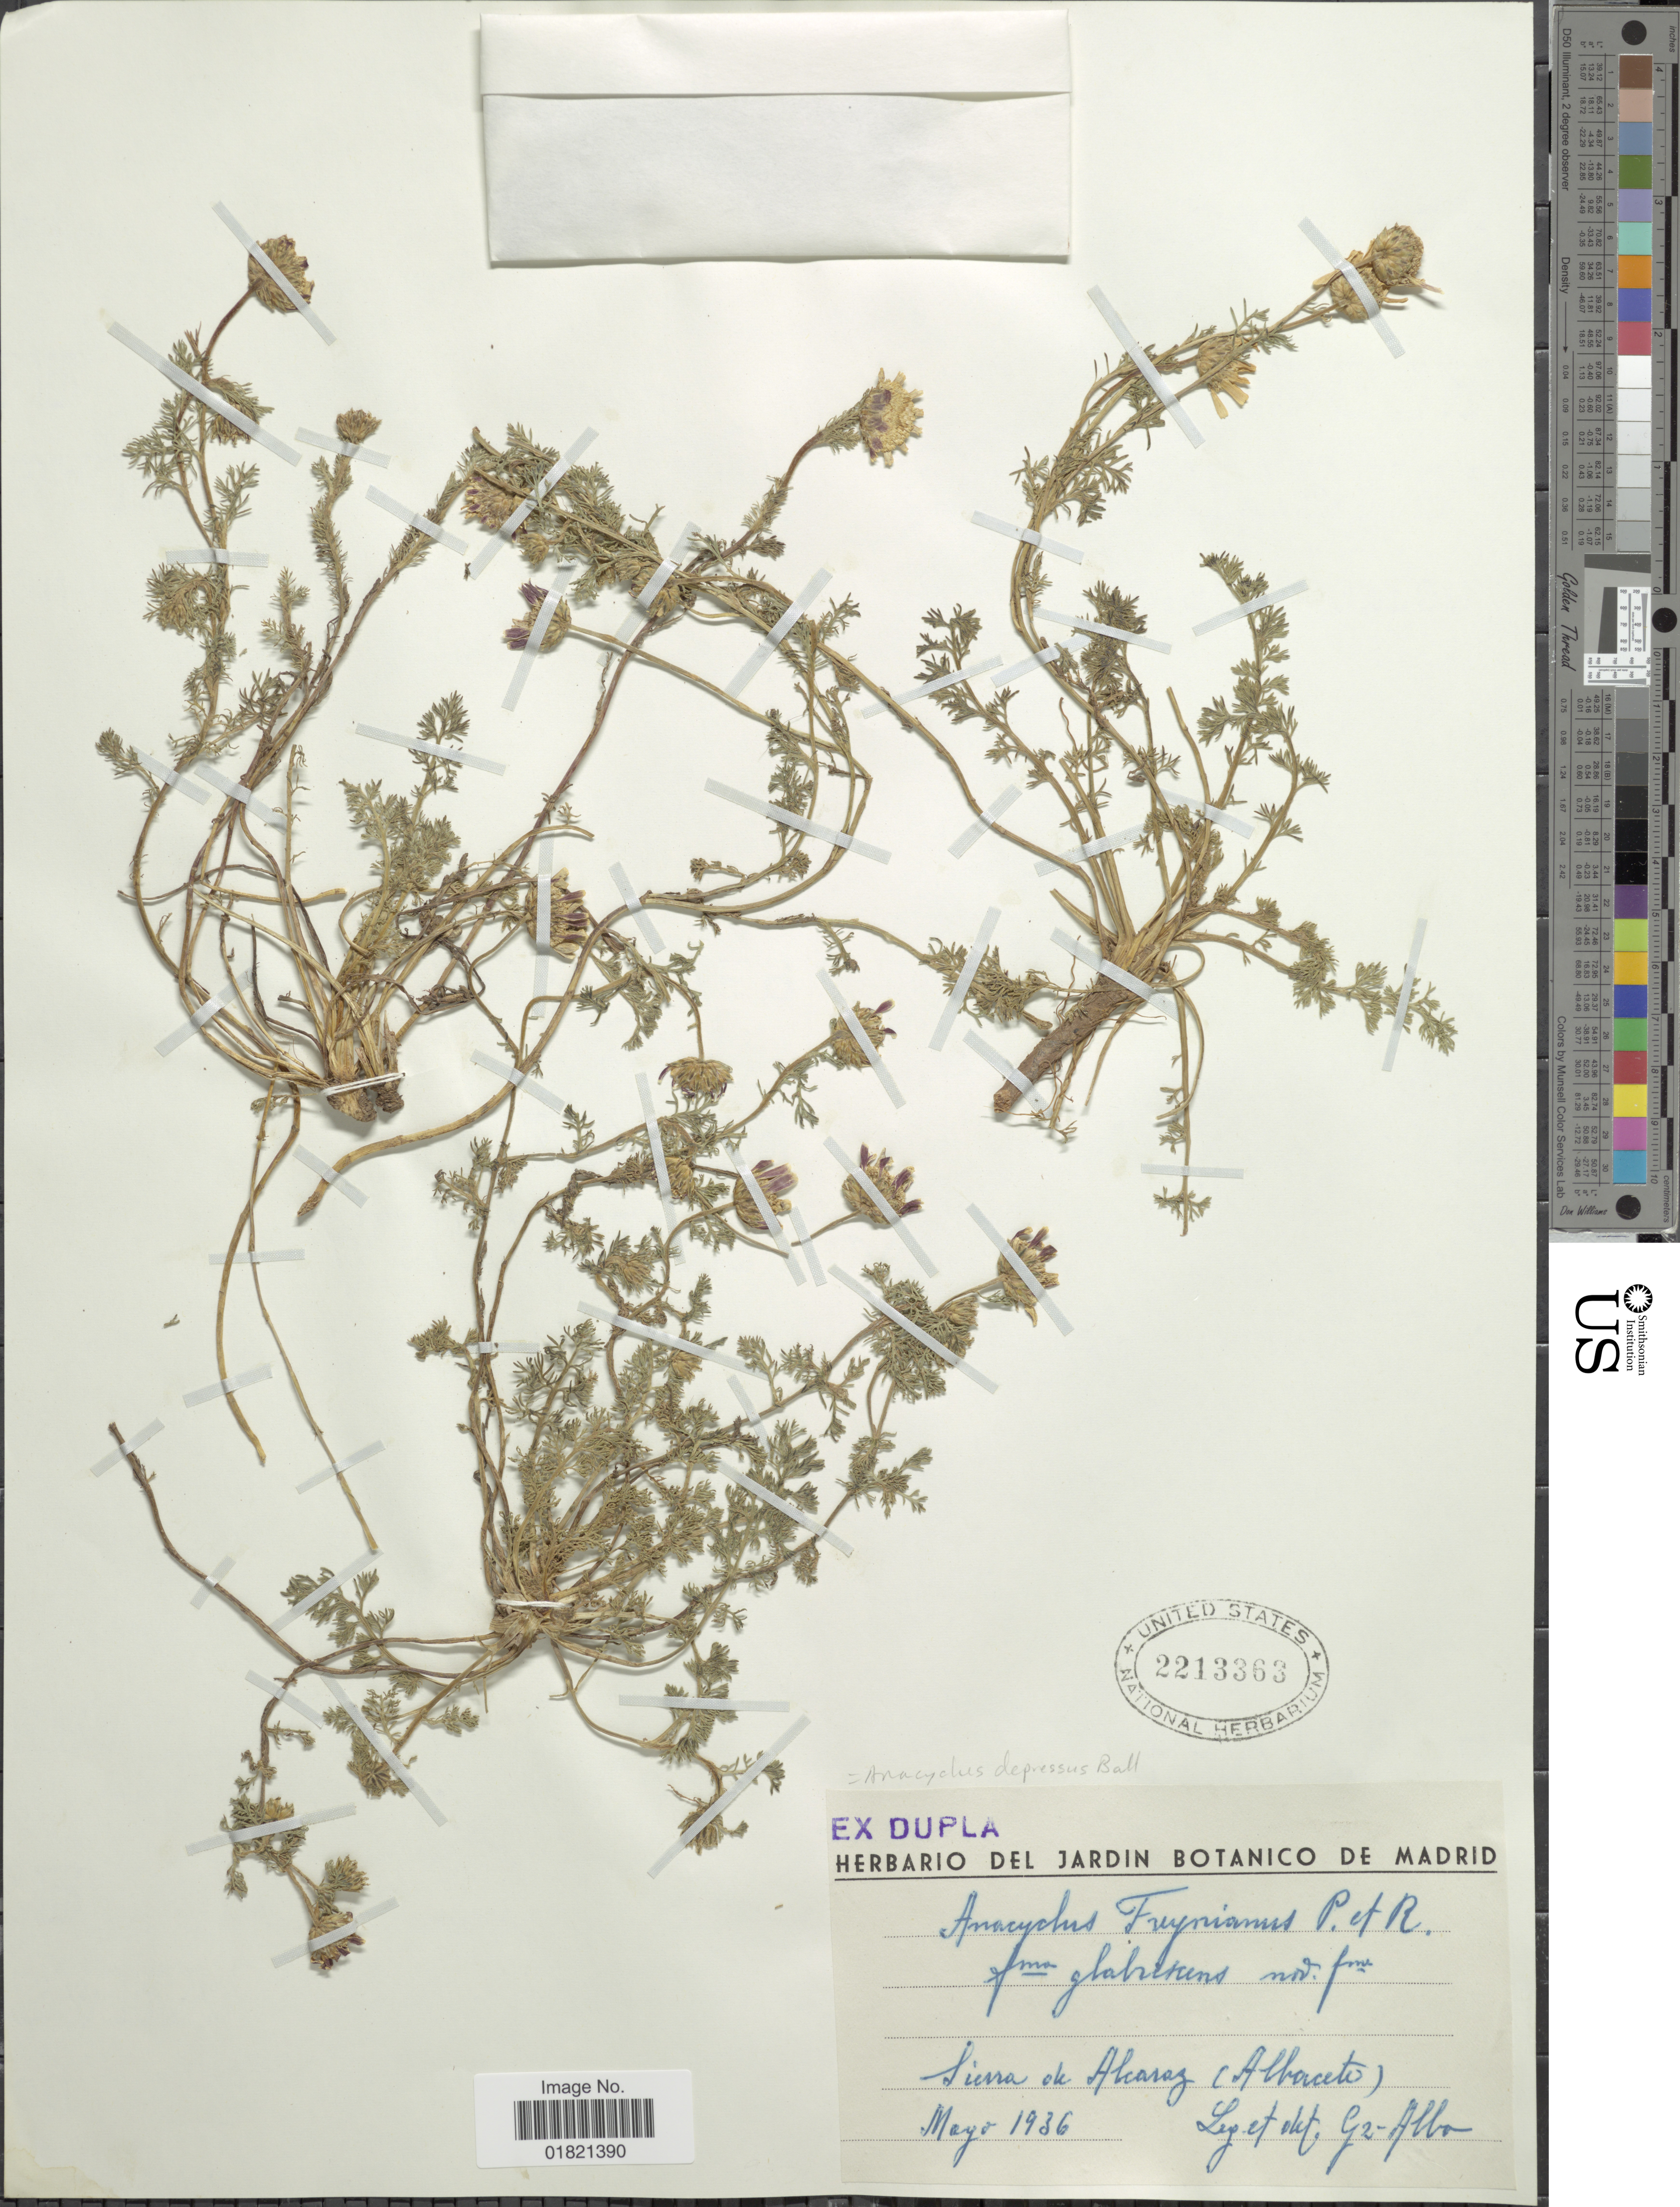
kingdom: Plantae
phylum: Tracheophyta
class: Magnoliopsida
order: Asterales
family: Asteraceae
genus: Anacyclus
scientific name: Anacyclus depressus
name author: Ball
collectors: -. Albo G.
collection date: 1936-05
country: Spain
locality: Sierra ok Alkaraz (Albaceto)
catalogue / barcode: US 2213363